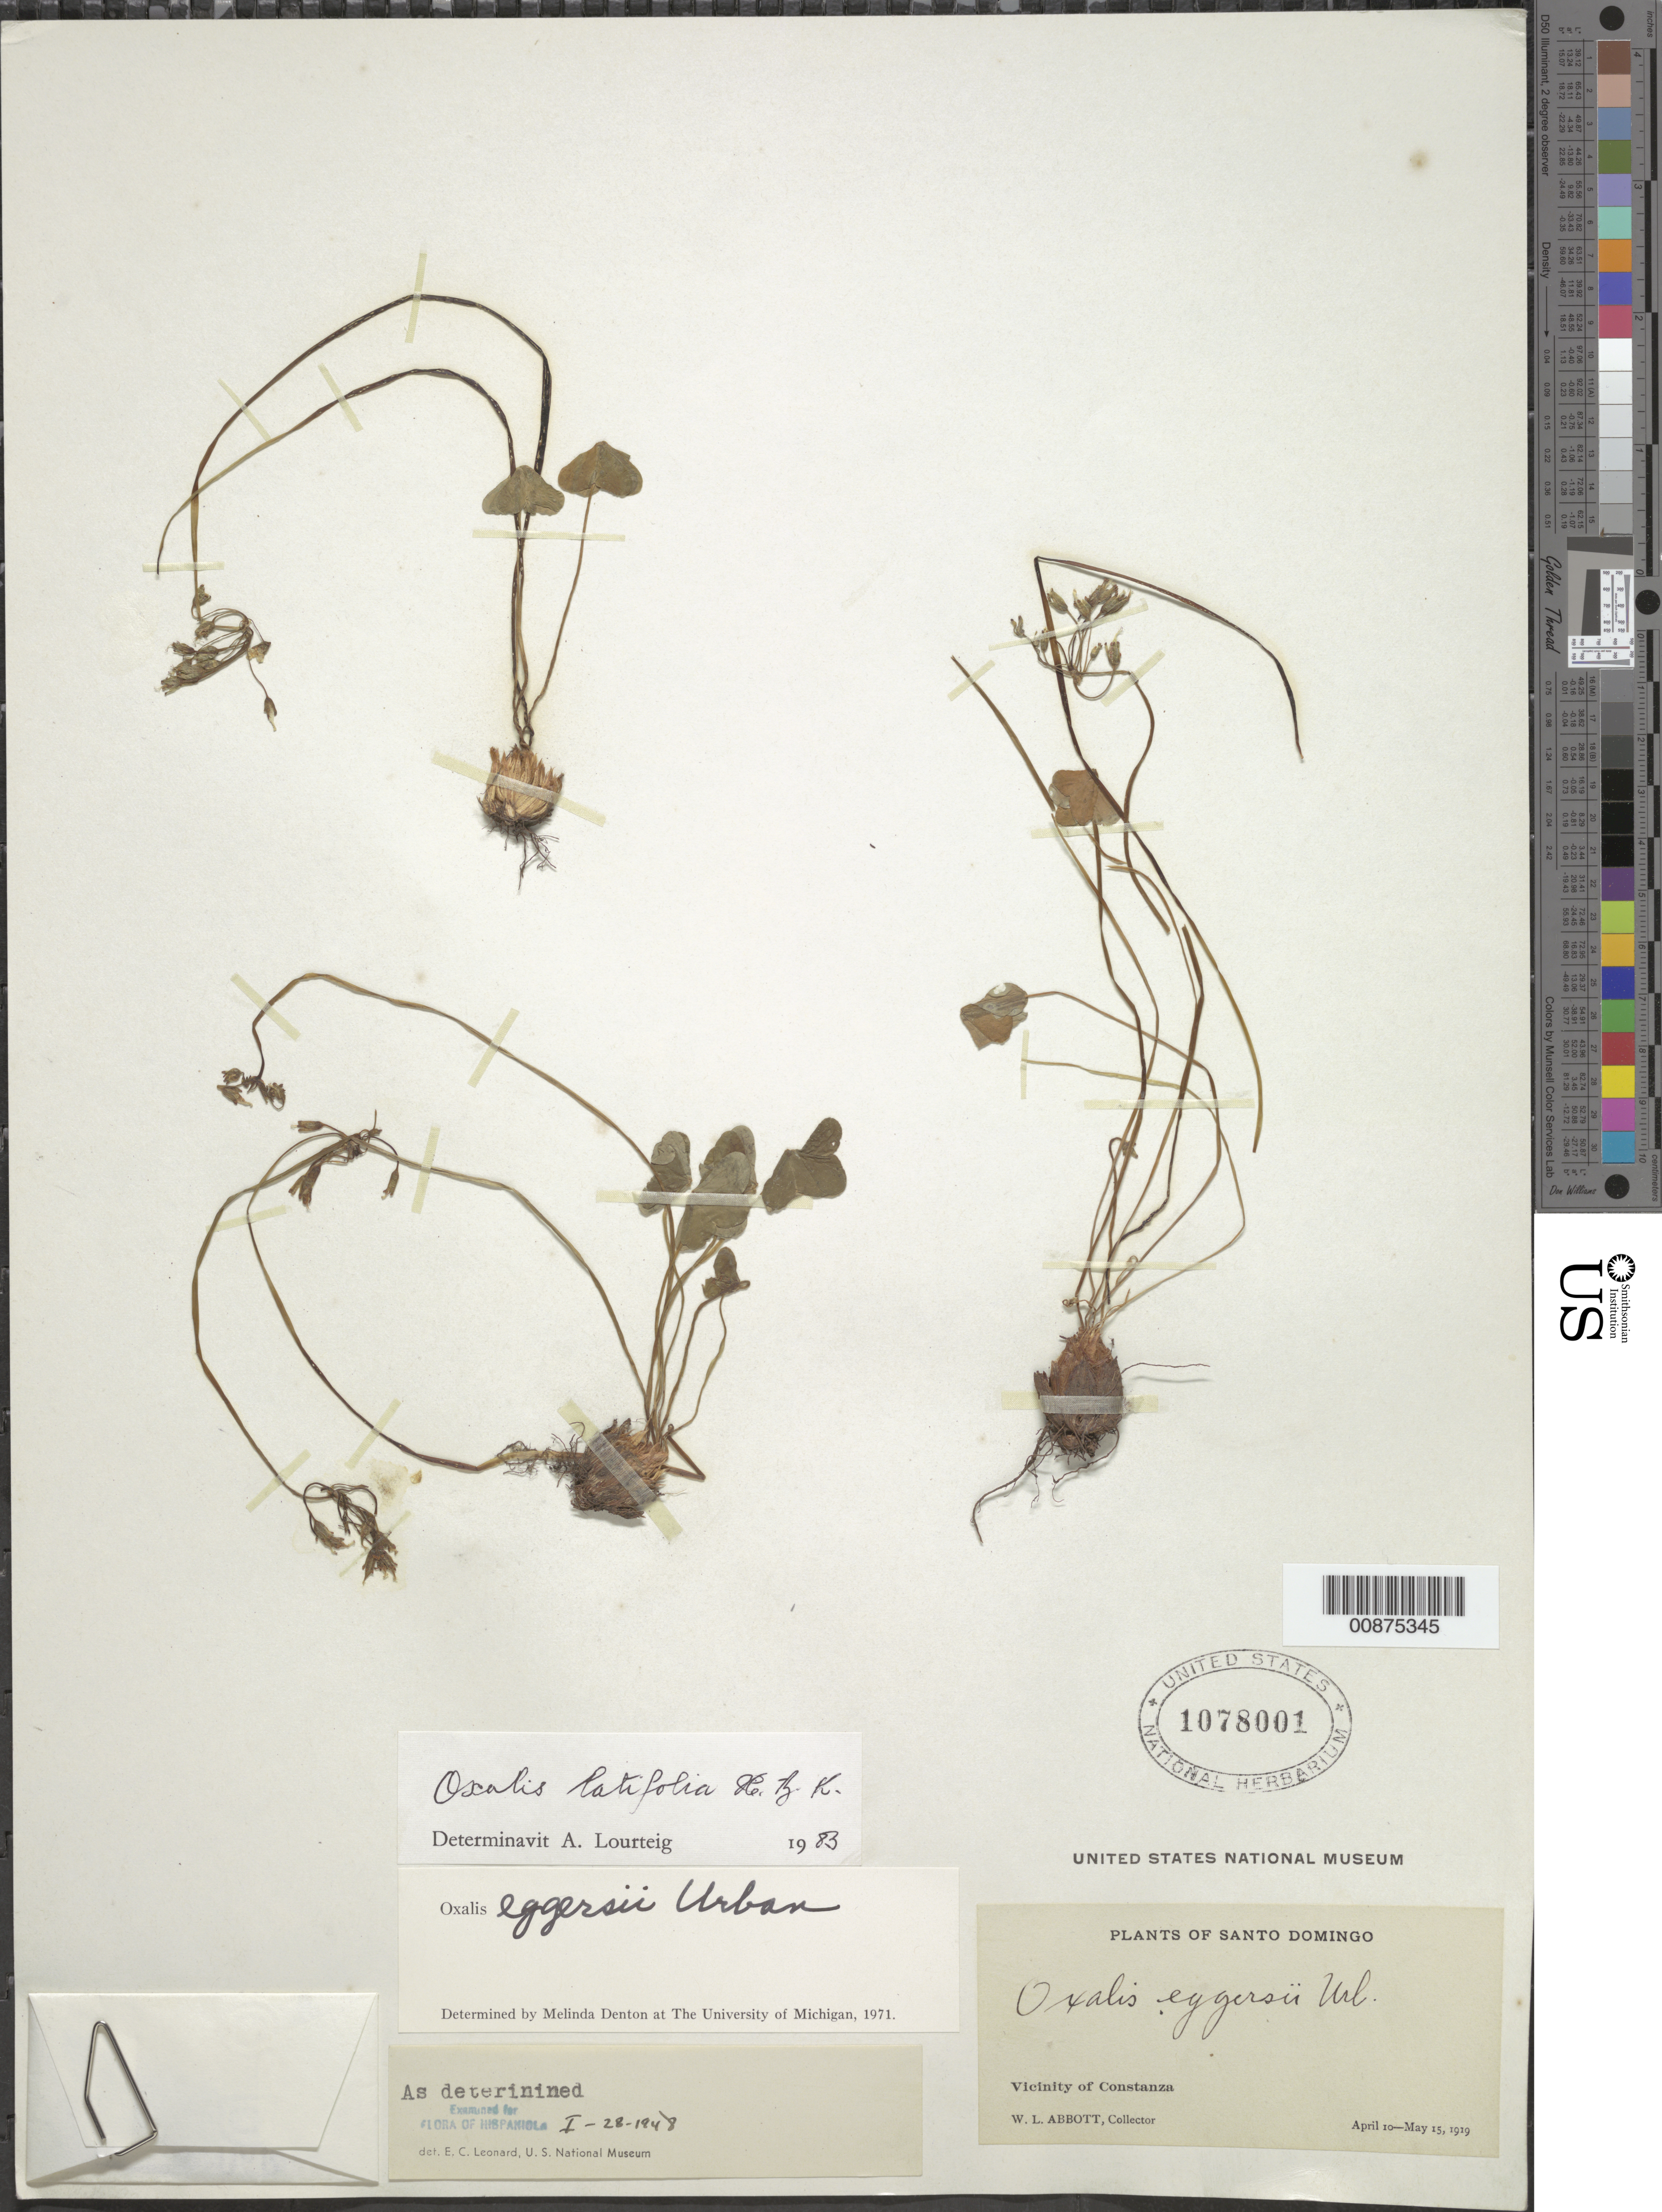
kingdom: Plantae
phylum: Tracheophyta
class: Magnoliopsida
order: Oxalidales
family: Oxalidaceae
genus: Oxalis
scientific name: Oxalis latifolia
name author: Kunth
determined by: Lourteig, A.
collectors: W. L. Abbott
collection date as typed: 10 Apr 1919 to 15 May 1919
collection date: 1919-04-10/1919-05-15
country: Dominican Republic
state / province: La Vega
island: Hispaniola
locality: Vicinity of Constanza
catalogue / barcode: US 1078001